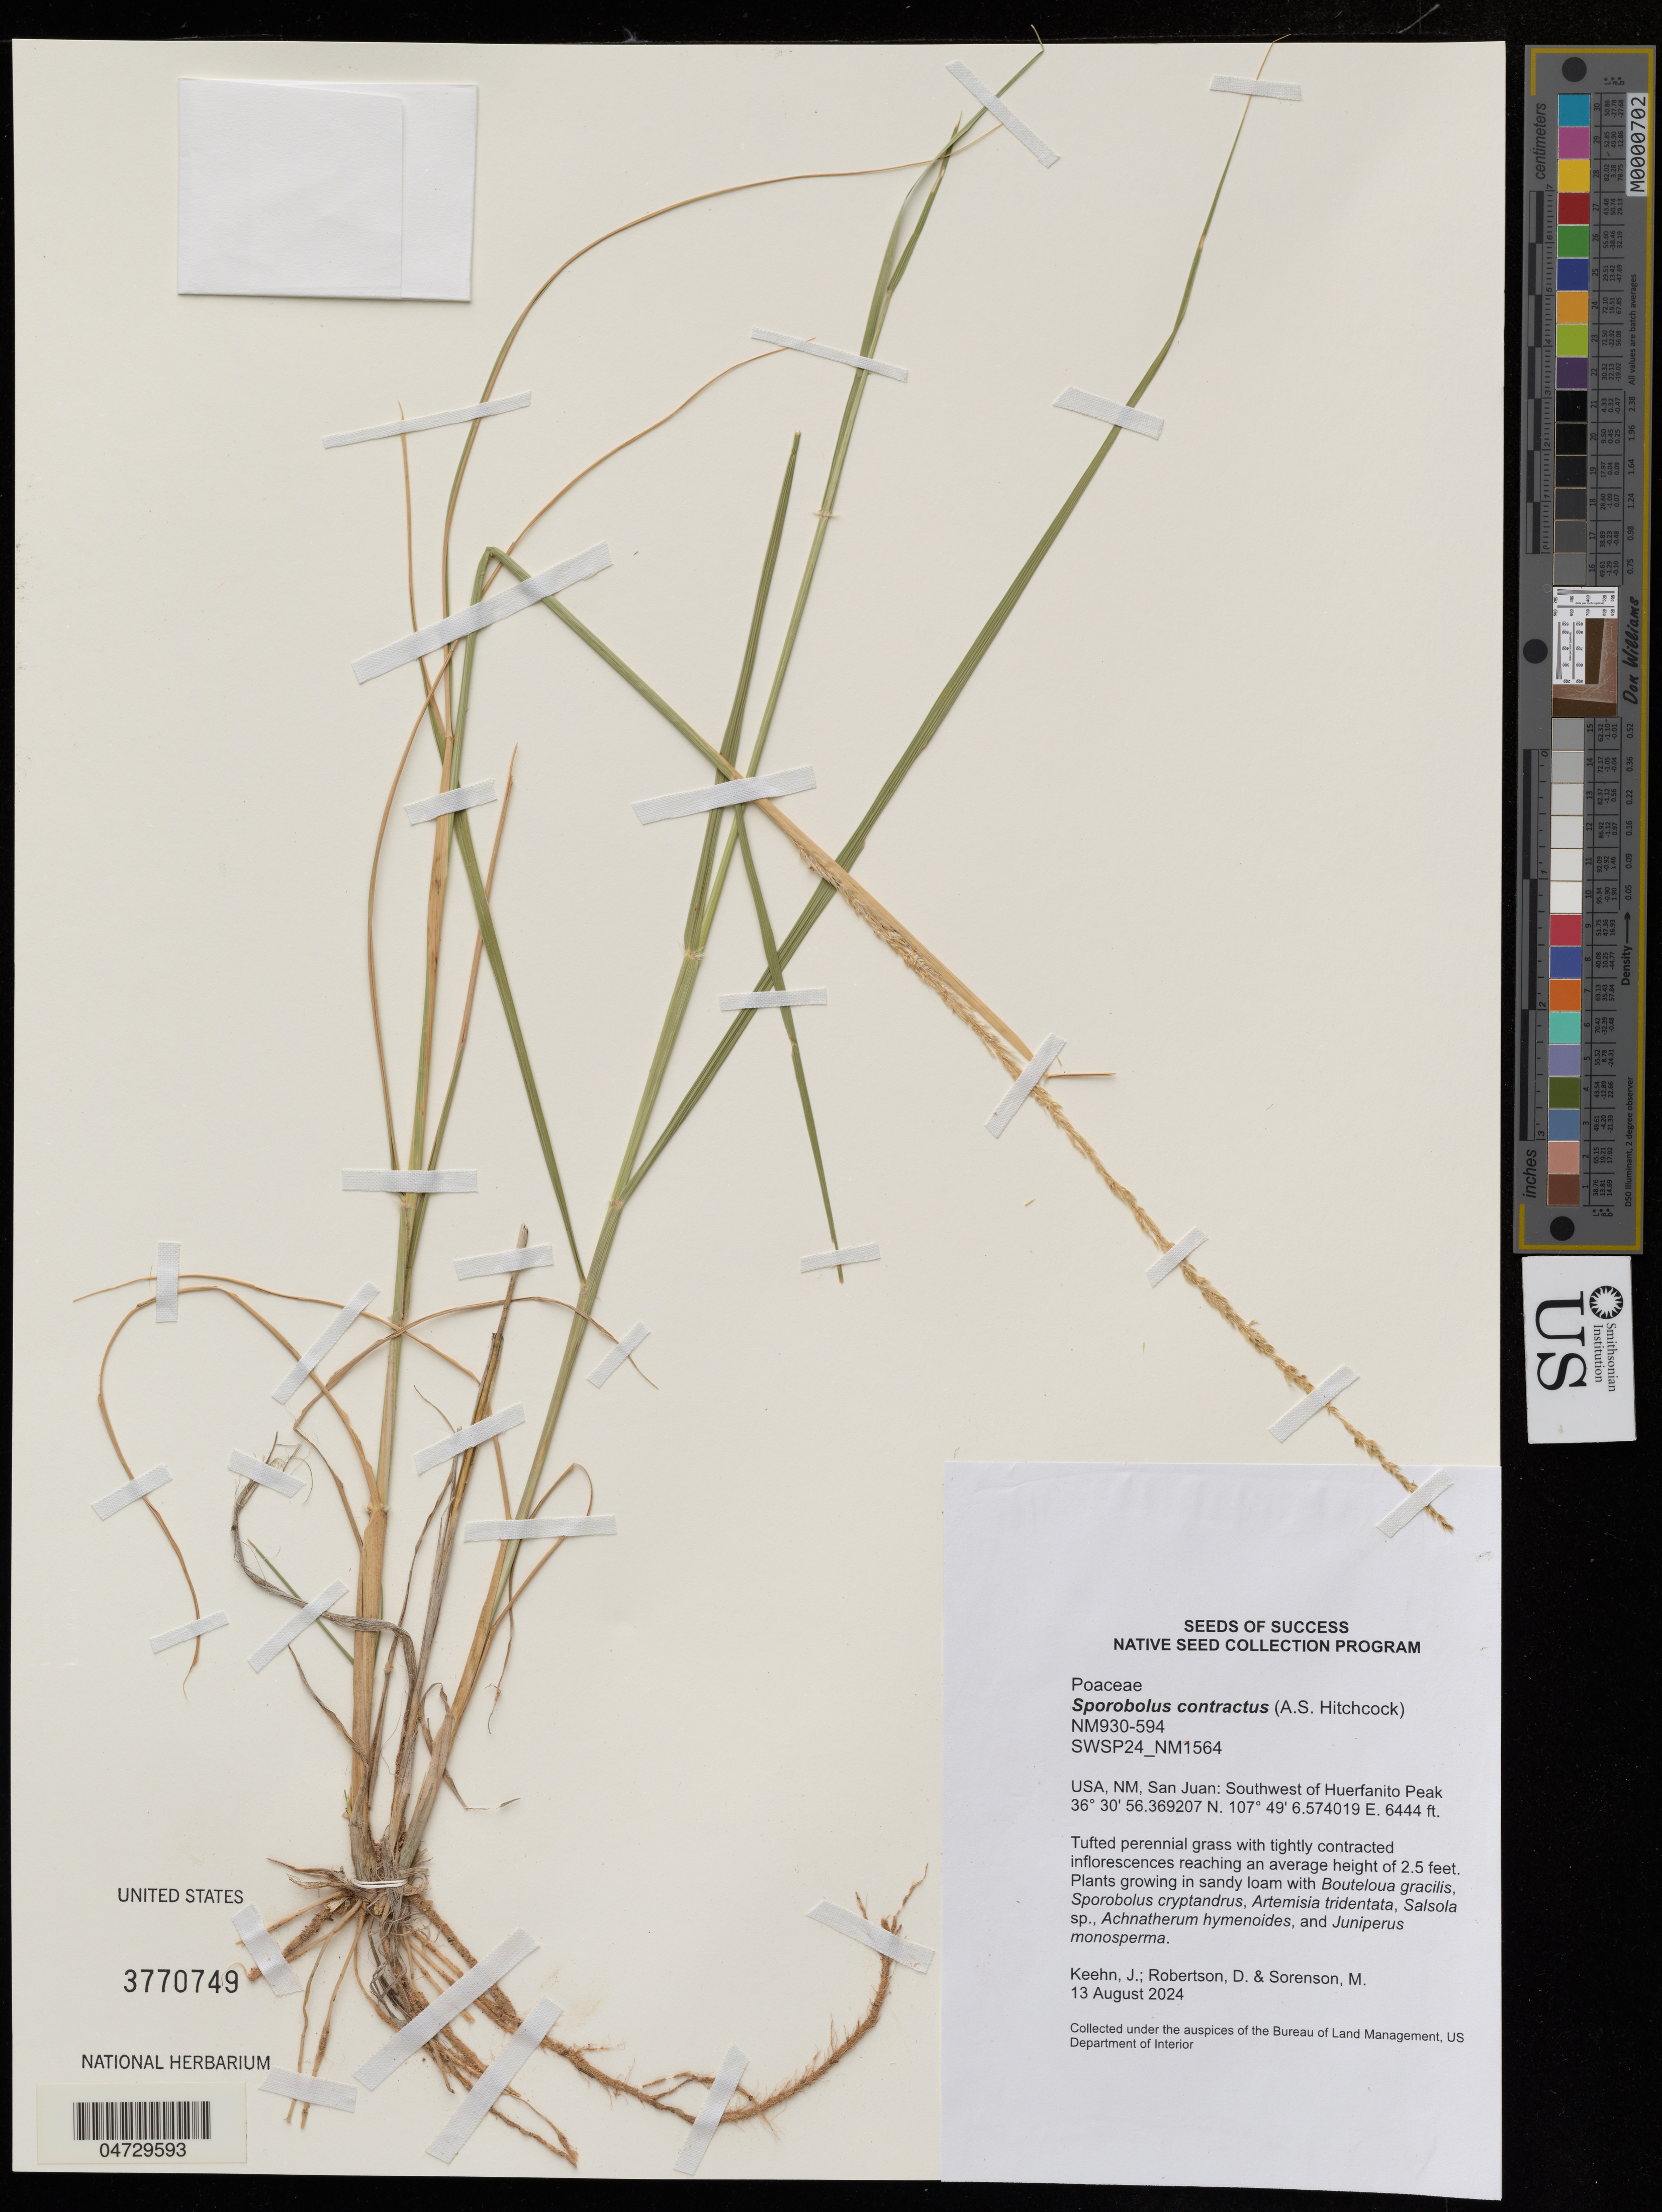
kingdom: Plantae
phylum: Tracheophyta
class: Liliopsida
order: Poales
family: Poaceae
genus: Sporobolus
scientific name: Sporobolus contractus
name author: Hitchc.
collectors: J. Keehn, D. Robertson & M. Sorenson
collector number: NM930-594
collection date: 2024-08-13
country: United States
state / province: New Mexico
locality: San Juan: Southwest of Huerfanito Peak.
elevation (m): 1964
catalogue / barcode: US 3770749